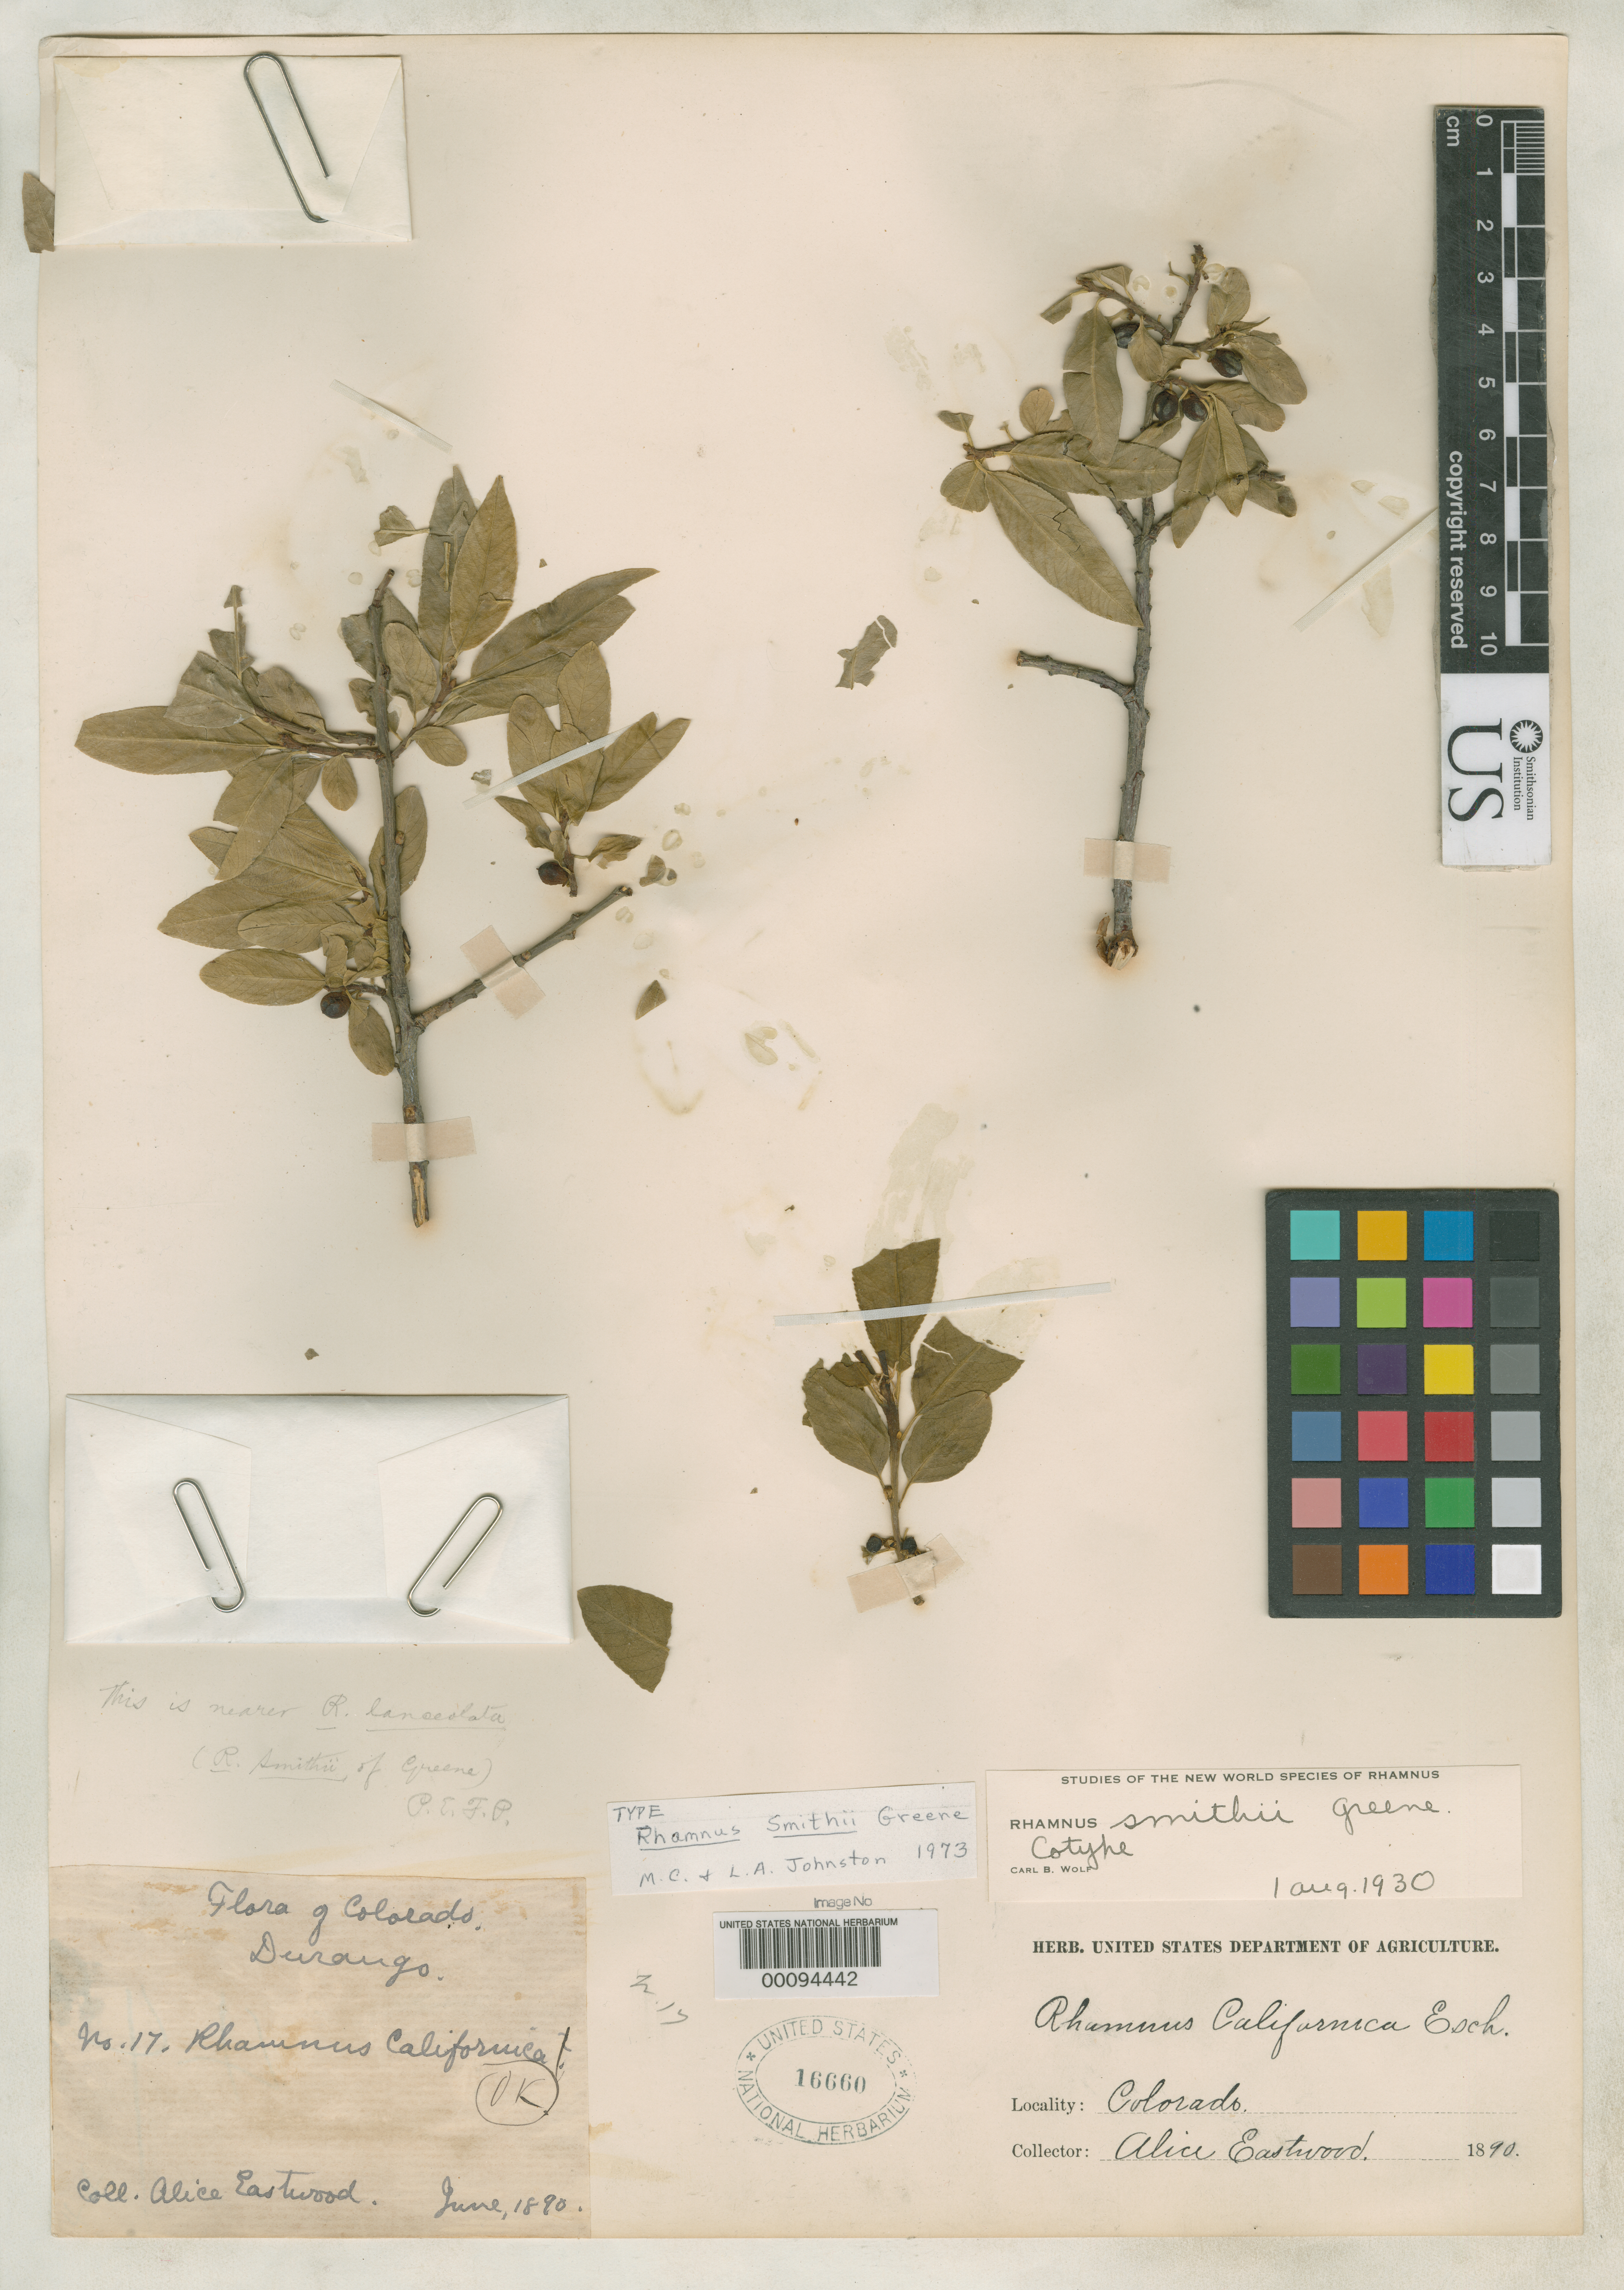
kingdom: Plantae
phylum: Tracheophyta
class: Magnoliopsida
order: Rosales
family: Rhamnaceae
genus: Rhamnus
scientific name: Rhamnus smithii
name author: Greene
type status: Isosyntype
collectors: A. Eastwood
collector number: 17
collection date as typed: Jun 1890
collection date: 1890-06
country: United States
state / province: Colorado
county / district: La Plata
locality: Durango.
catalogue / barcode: US 16660